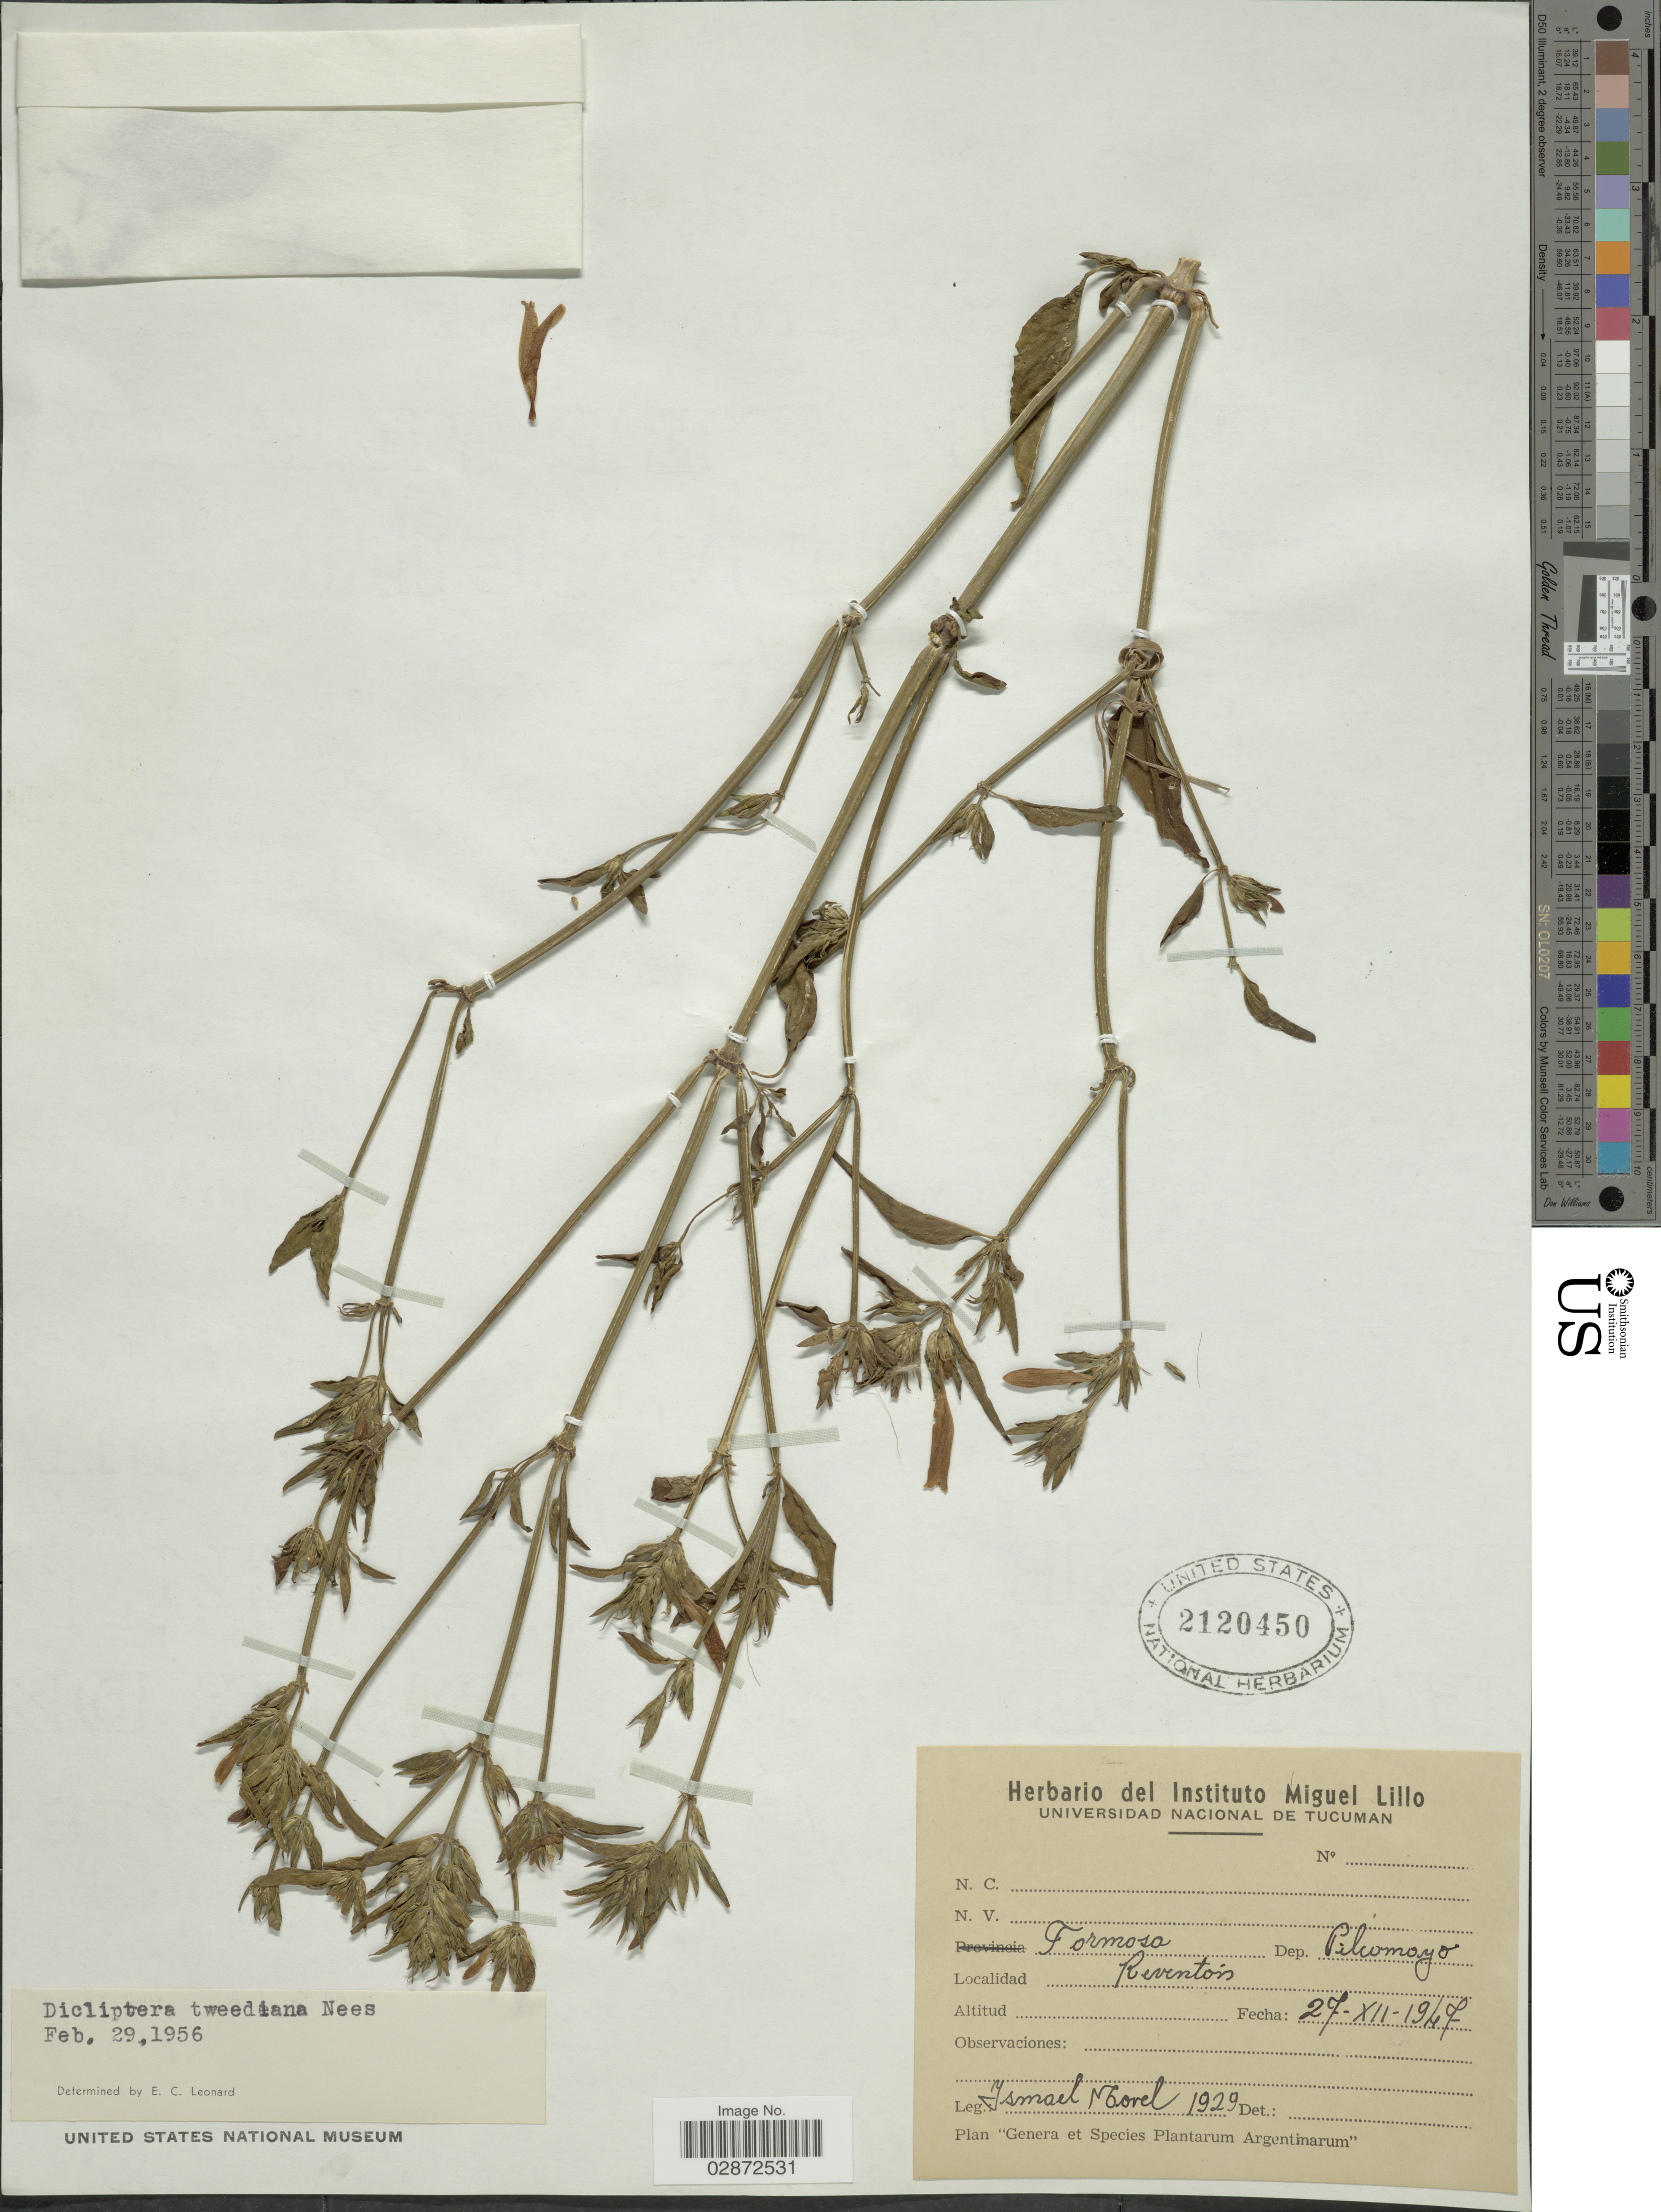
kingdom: Plantae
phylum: Tracheophyta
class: Magnoliopsida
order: Lamiales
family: Acanthaceae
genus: Dicliptera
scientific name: Dicliptera squarrosa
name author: Nees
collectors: I. Morel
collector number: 1929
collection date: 1947-12-27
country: Argentina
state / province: Formosa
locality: Dep. Pilcomayo. Reventón.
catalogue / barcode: US 2120450